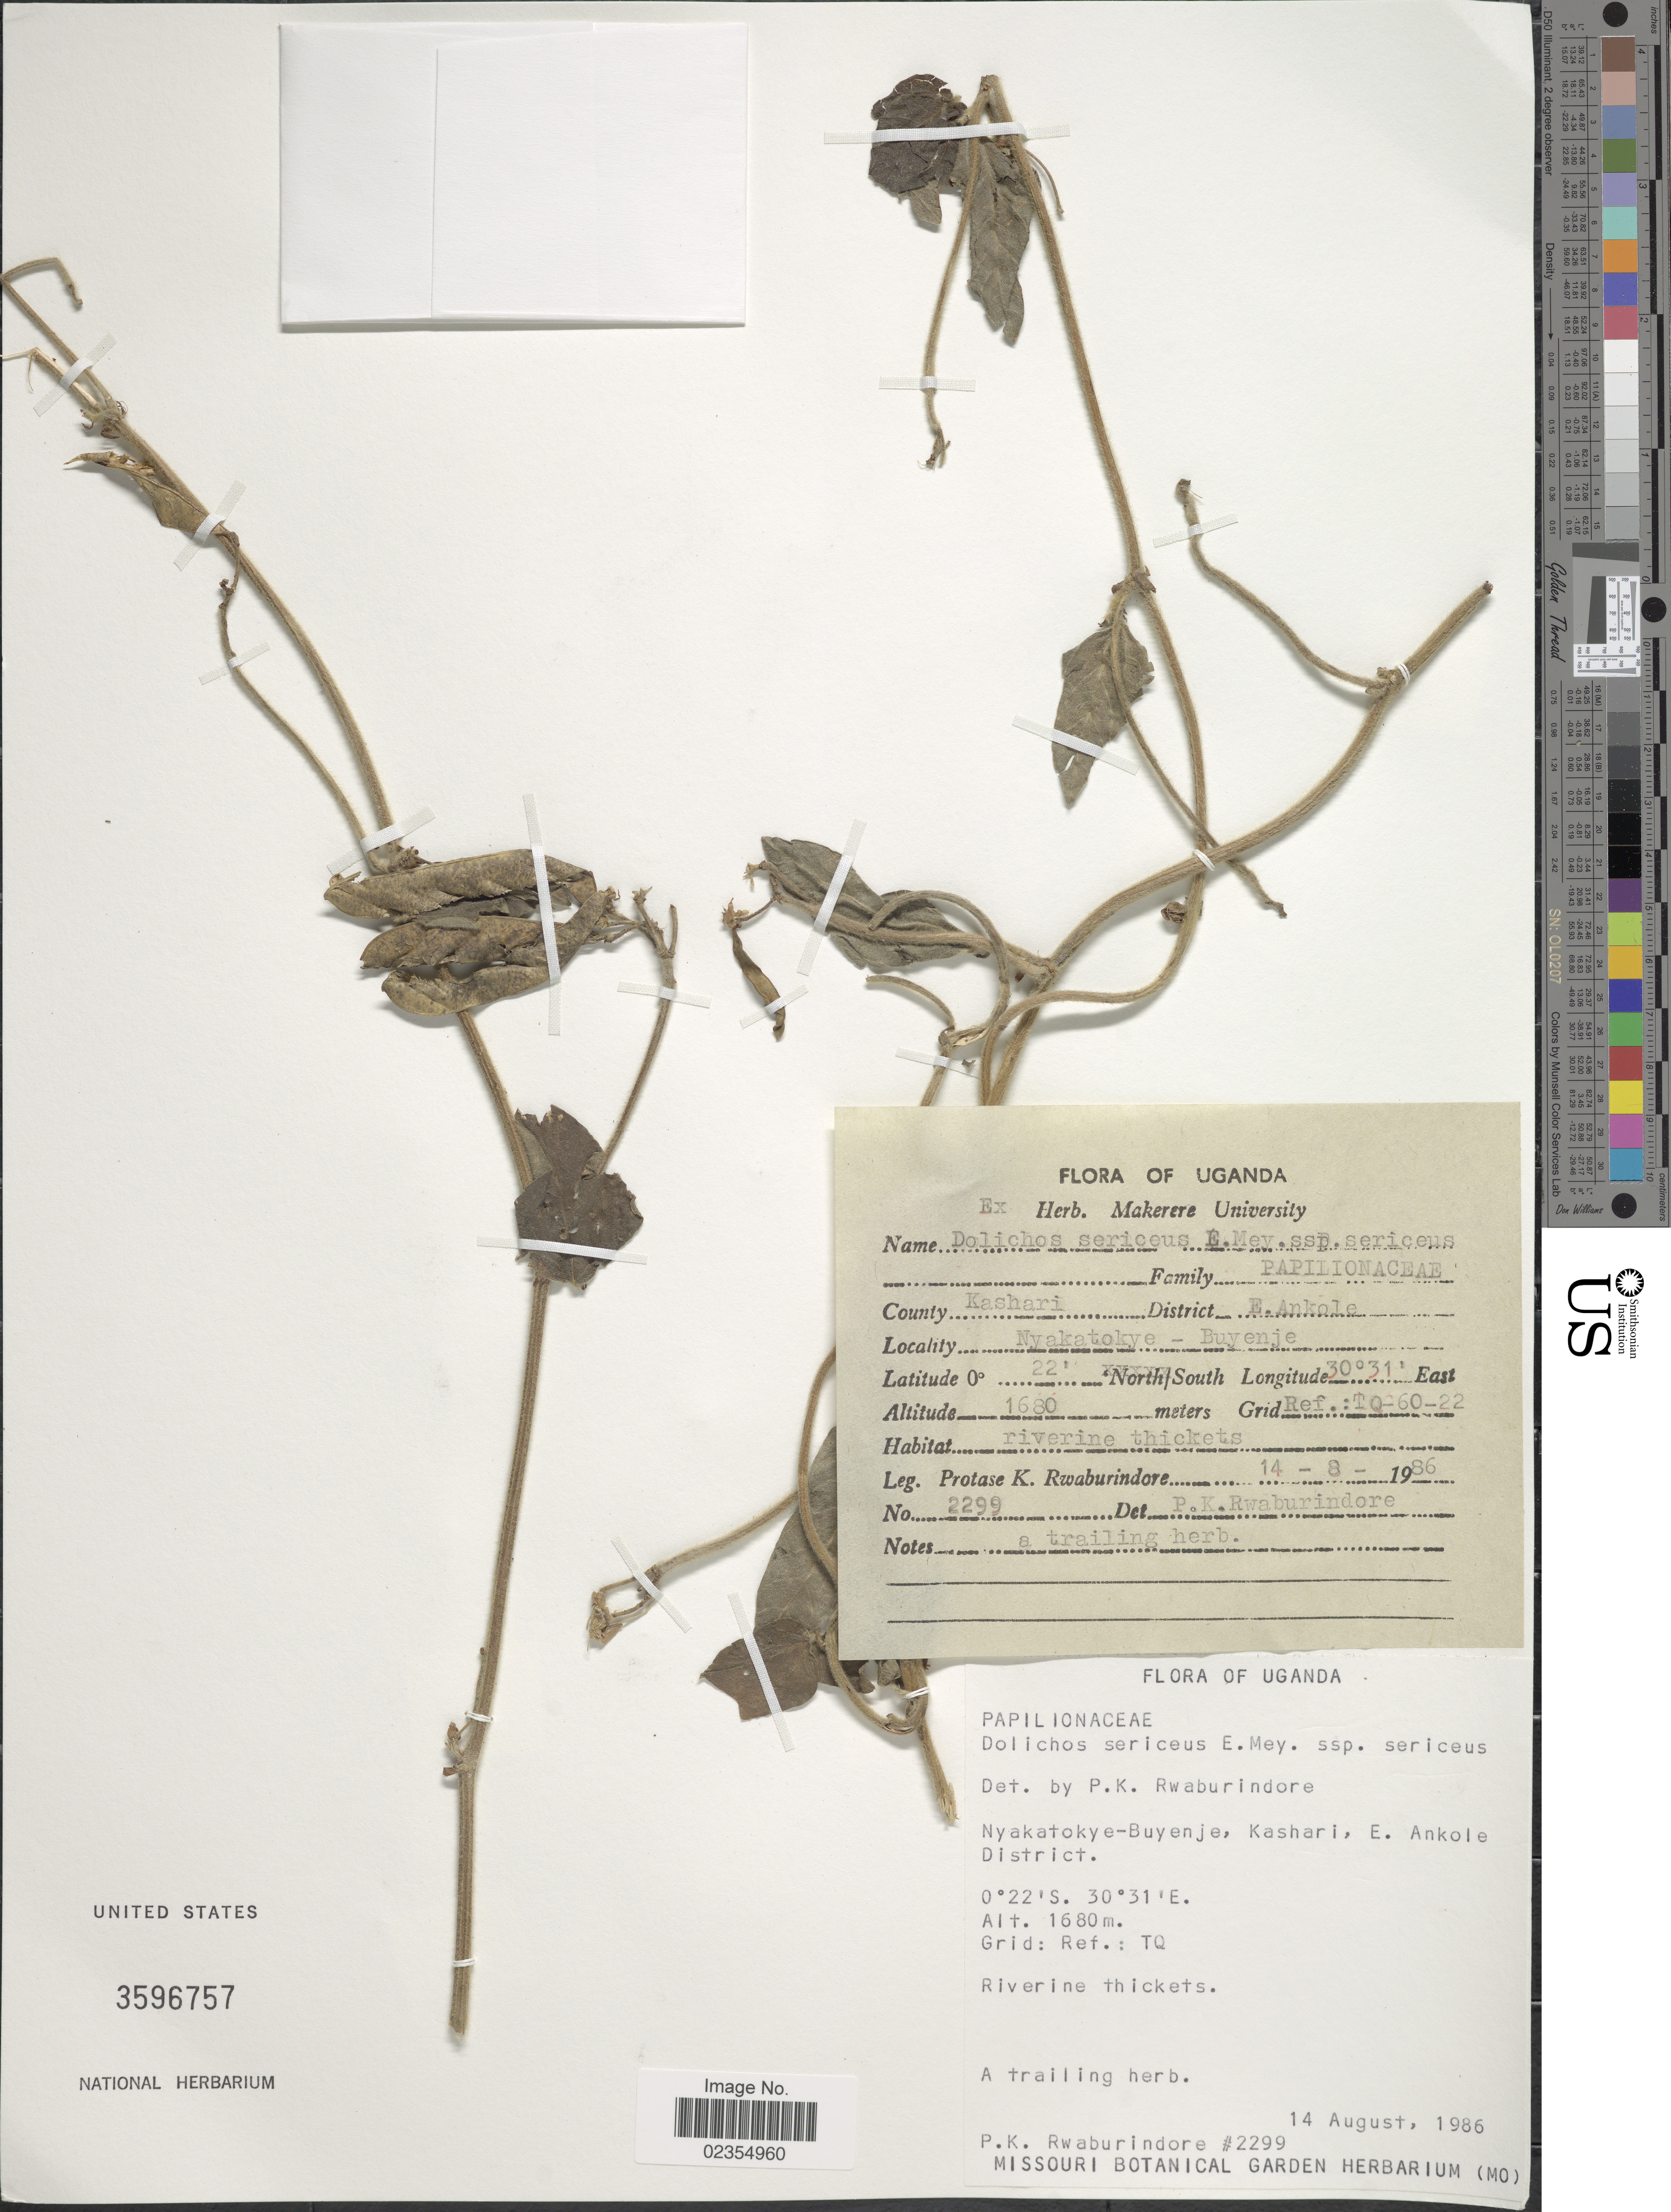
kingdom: Plantae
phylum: Tracheophyta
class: Magnoliopsida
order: Fabales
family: Fabaceae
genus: Dolichos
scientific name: Dolichos sericeus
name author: E. Mey.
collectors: P. Rwaburindore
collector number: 2299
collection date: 1986-08-14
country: Uganda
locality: County Kashari, District E. Ankole, Nyakatokye-Buyenje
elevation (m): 1680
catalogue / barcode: US 3596757